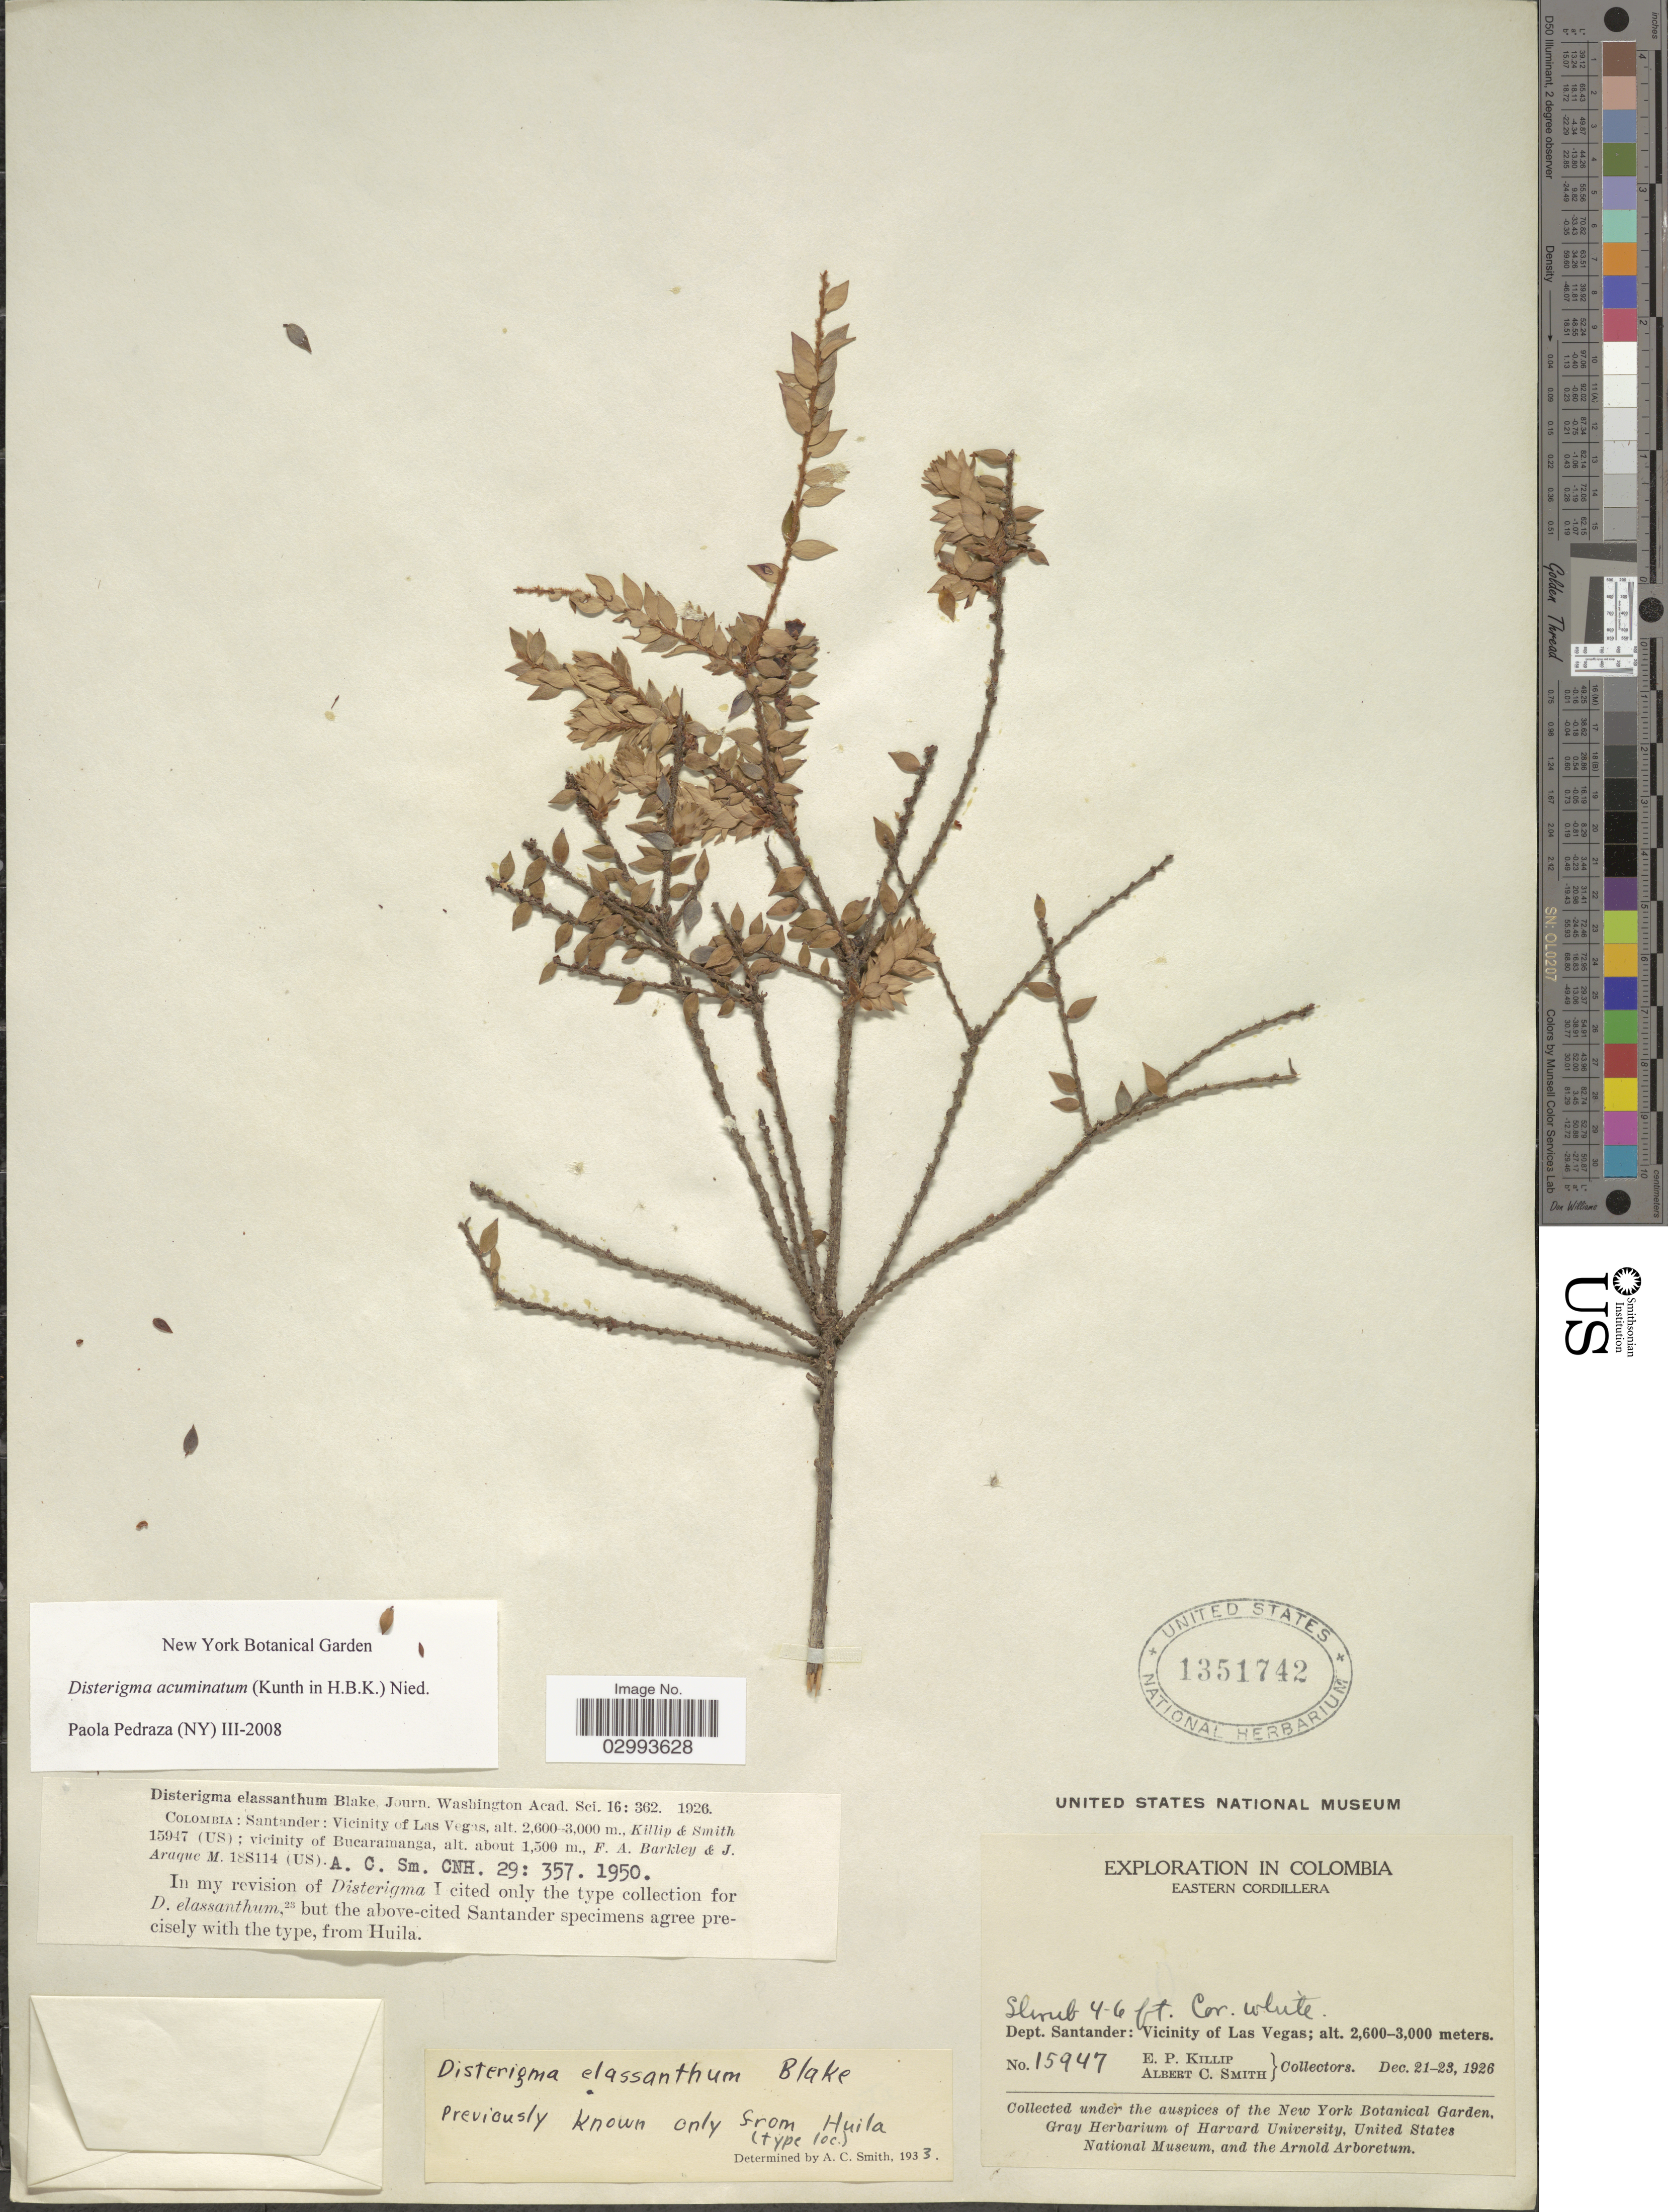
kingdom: Plantae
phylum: Tracheophyta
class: Magnoliopsida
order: Ericales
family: Ericaceae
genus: Disterigma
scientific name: Disterigma acuminatum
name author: (Kunth) Nied.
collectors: E. P. Killip & A. C. Smith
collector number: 15947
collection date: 1926-12-21/1926-12-23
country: Colombia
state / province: Santander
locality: Eastern Cordillera, Dept. Santander: Vicinity of Las Vegas.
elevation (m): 2600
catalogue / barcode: US 1351742